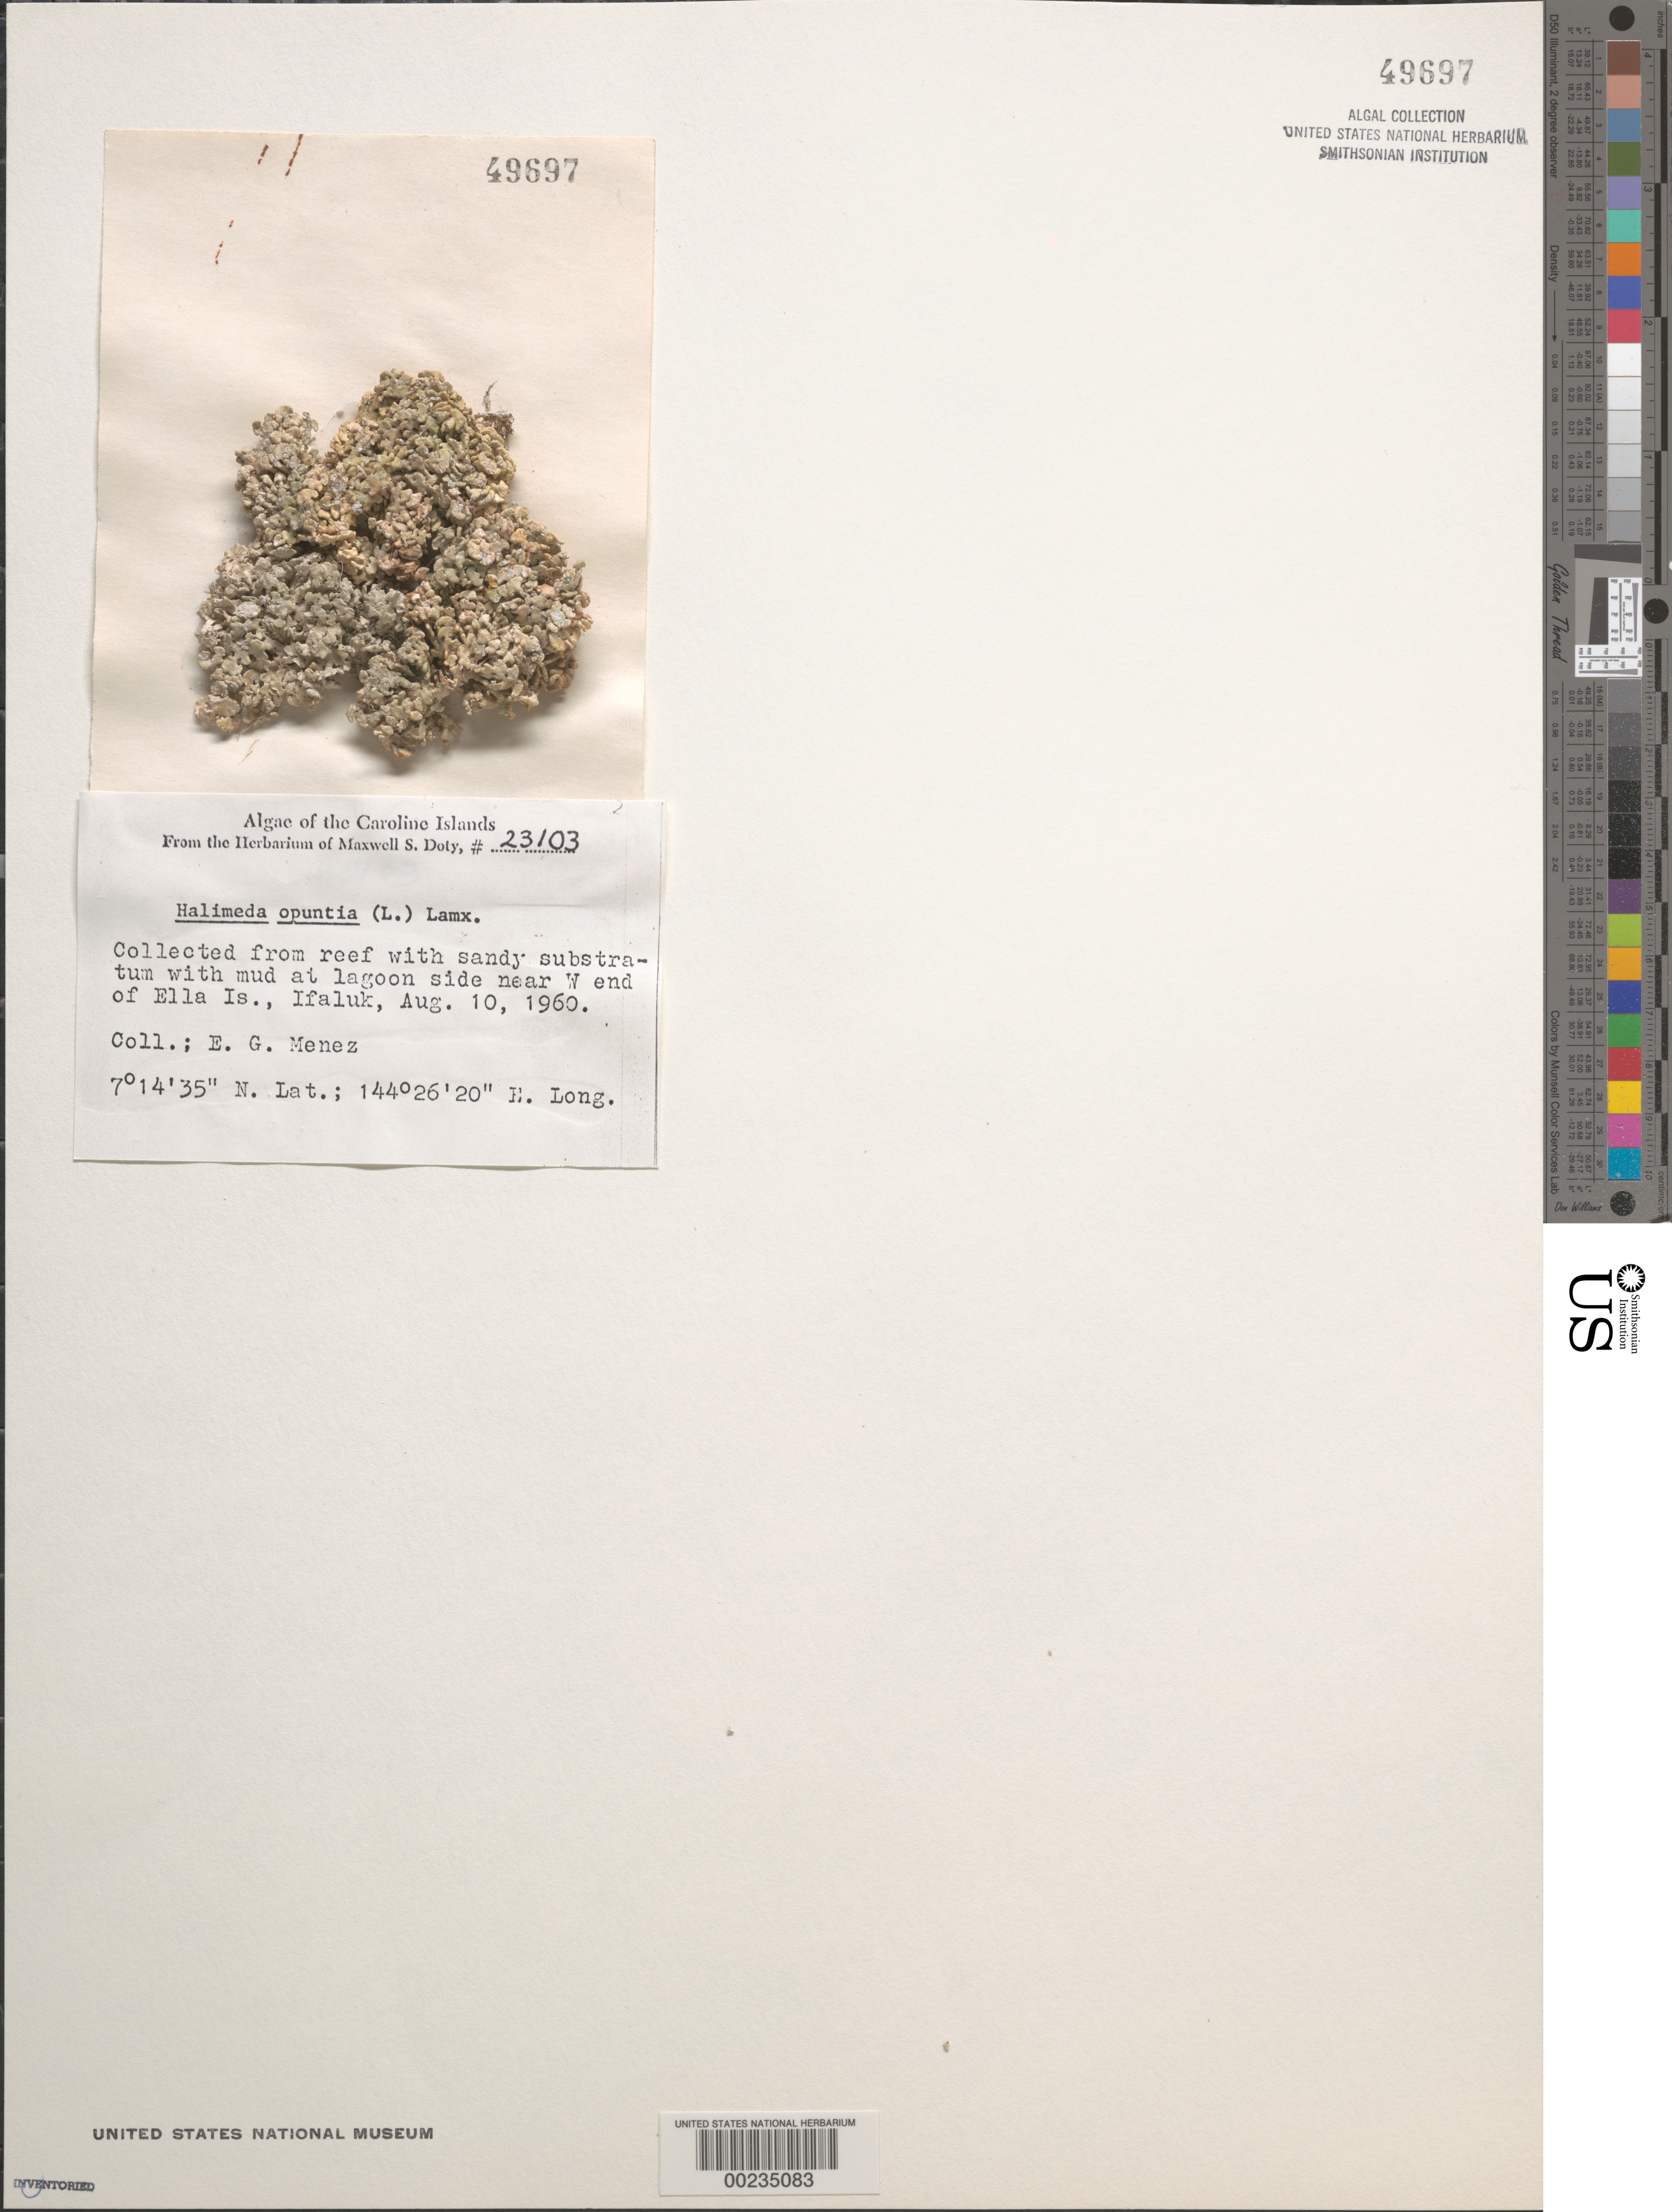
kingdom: Plantae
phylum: Chlorophyta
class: Ulvophyceae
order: Bryopsidales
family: Halimedaceae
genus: Halimeda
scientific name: Halimeda opuntia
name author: (L.) J.V.Lamouroux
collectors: Meñez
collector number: MSD 23103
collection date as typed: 10 Aug 1960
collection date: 1960-08-10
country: Micronesia, Federated States of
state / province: Yap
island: Ifalik (Ifaluk) Atoll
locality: Ella Islet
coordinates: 7 14' 35" N, 144 26' 20" E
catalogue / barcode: US 49697